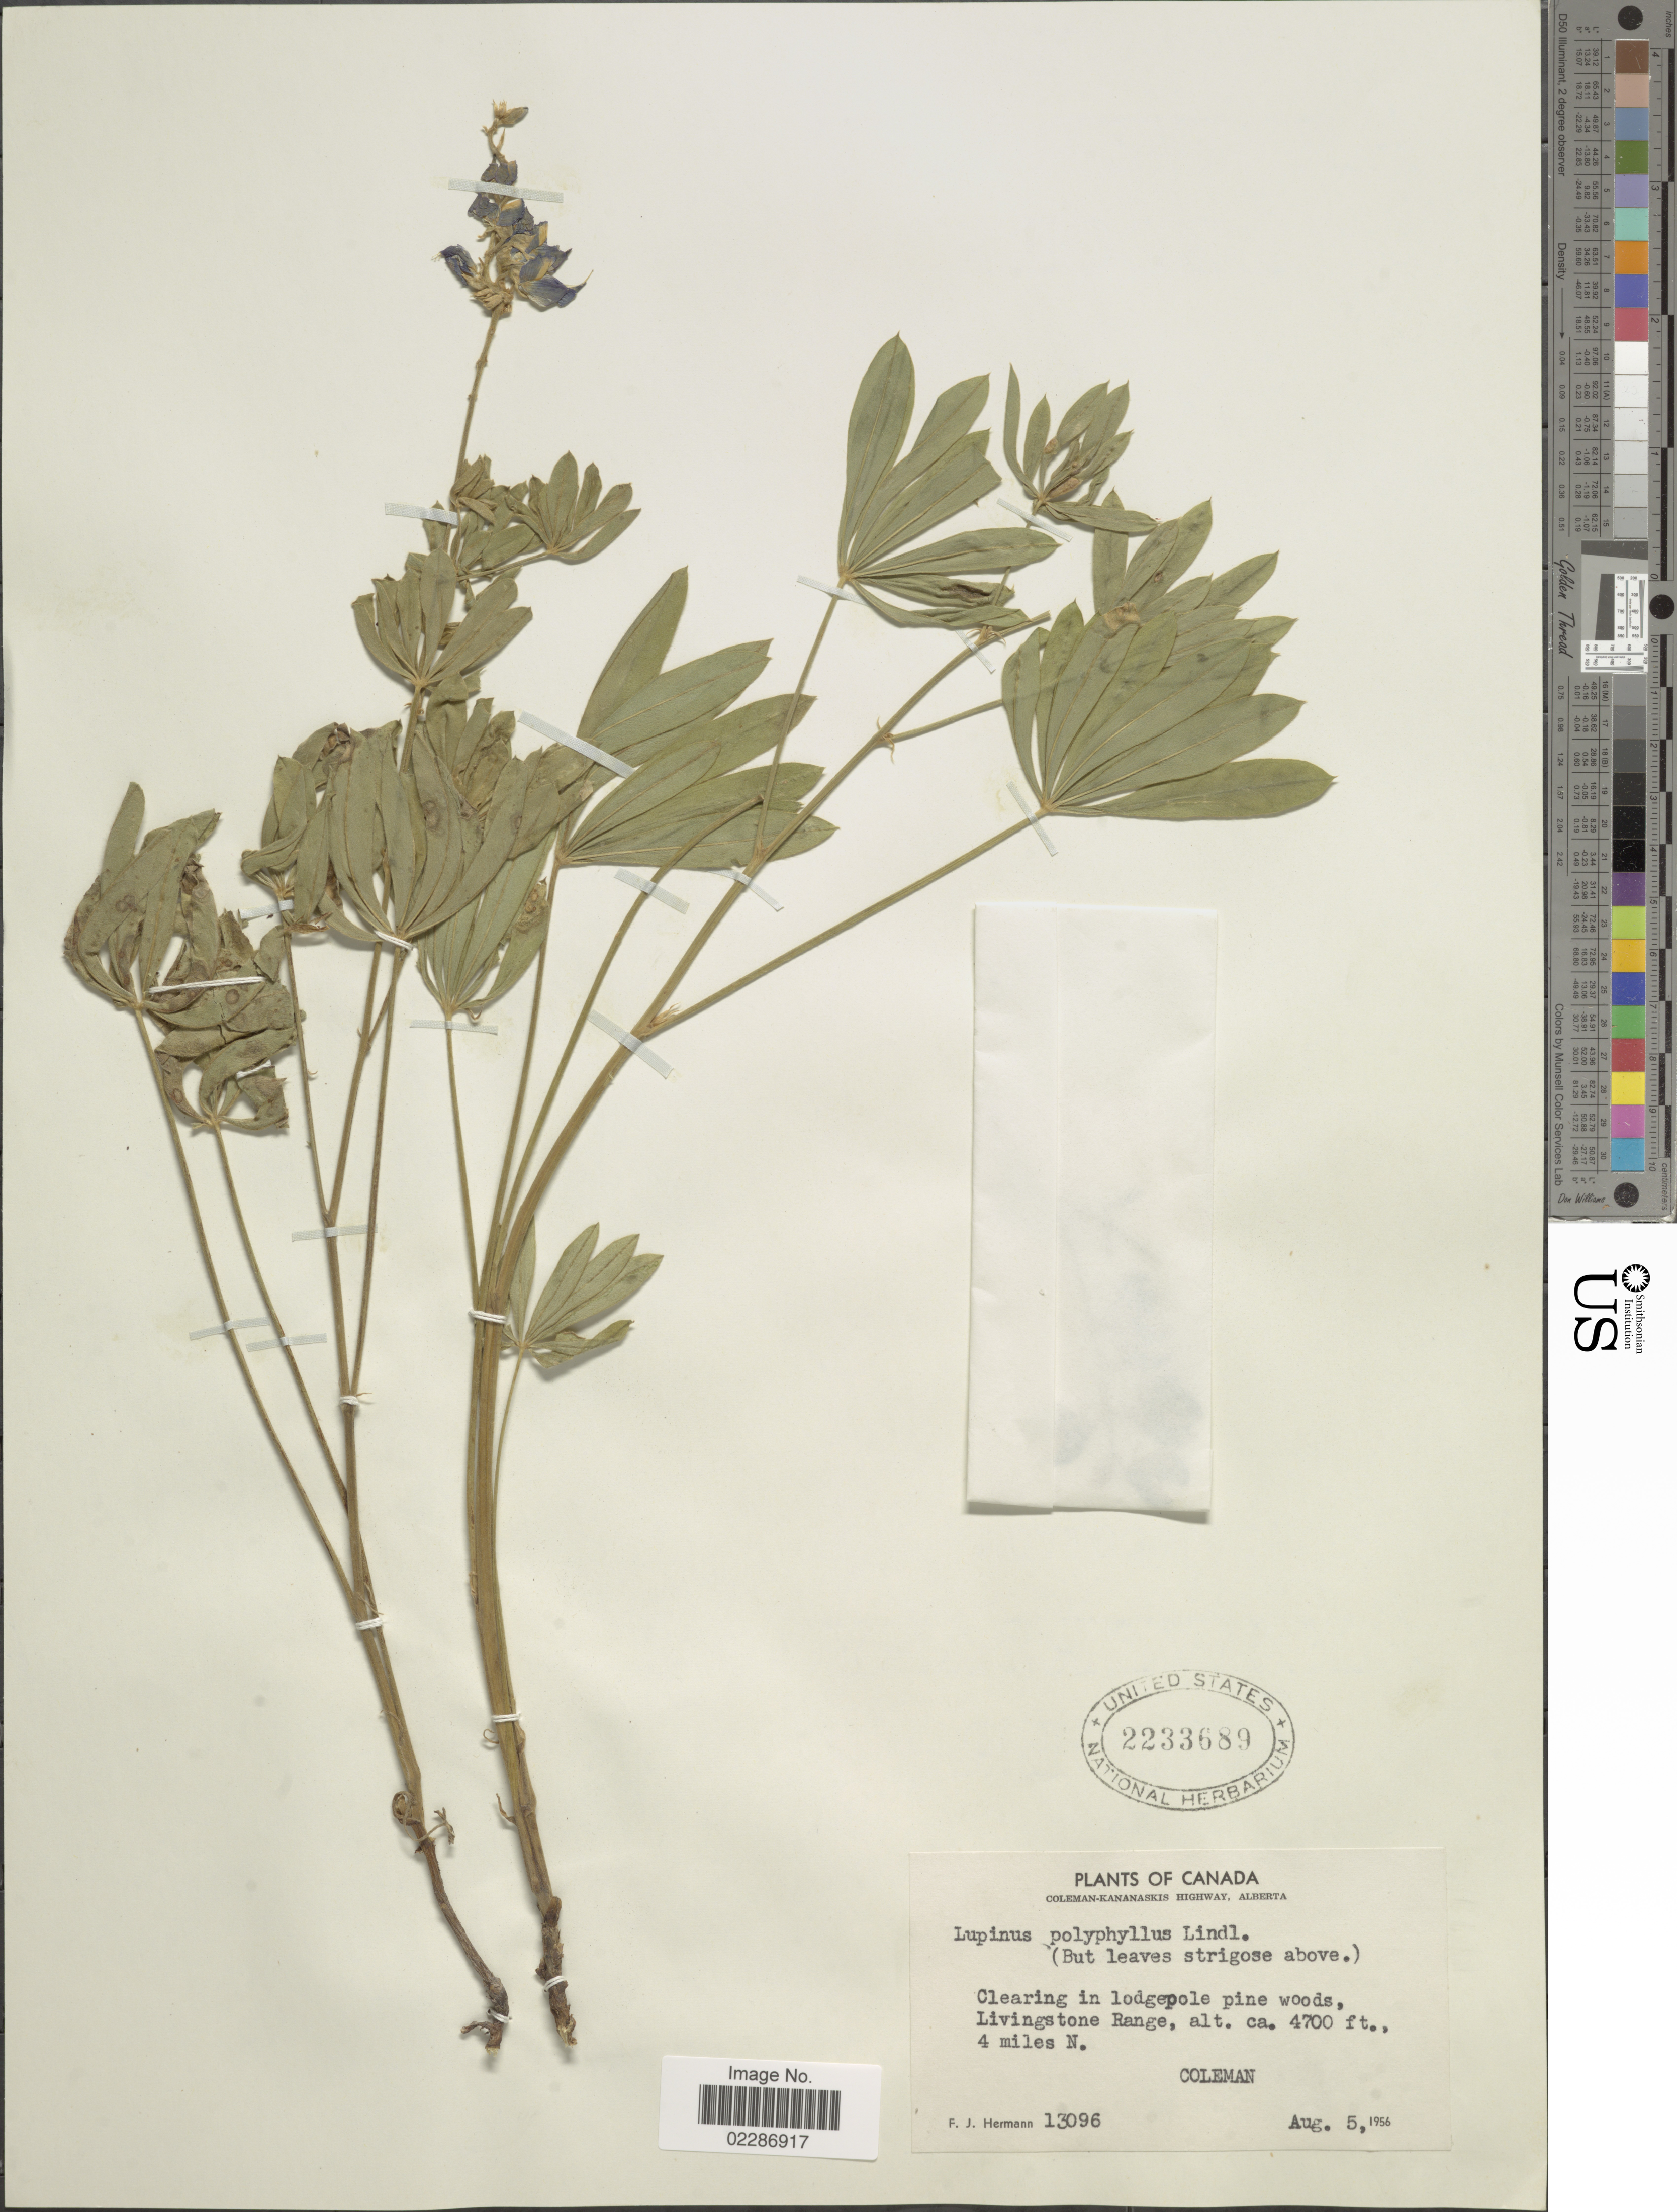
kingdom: Plantae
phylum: Tracheophyta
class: Magnoliopsida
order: Fabales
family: Fabaceae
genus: Lupinus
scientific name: Lupinus polyphyllus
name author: Lindl.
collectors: F. J. Hermann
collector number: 13096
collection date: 1956-08-05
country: Canada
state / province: Alberta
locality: Coleman-Kananskis Highway, Clearing in lodgepole pine woods, Livingstone Range, 4 miles N., Coleman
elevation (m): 1433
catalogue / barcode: US 2233689